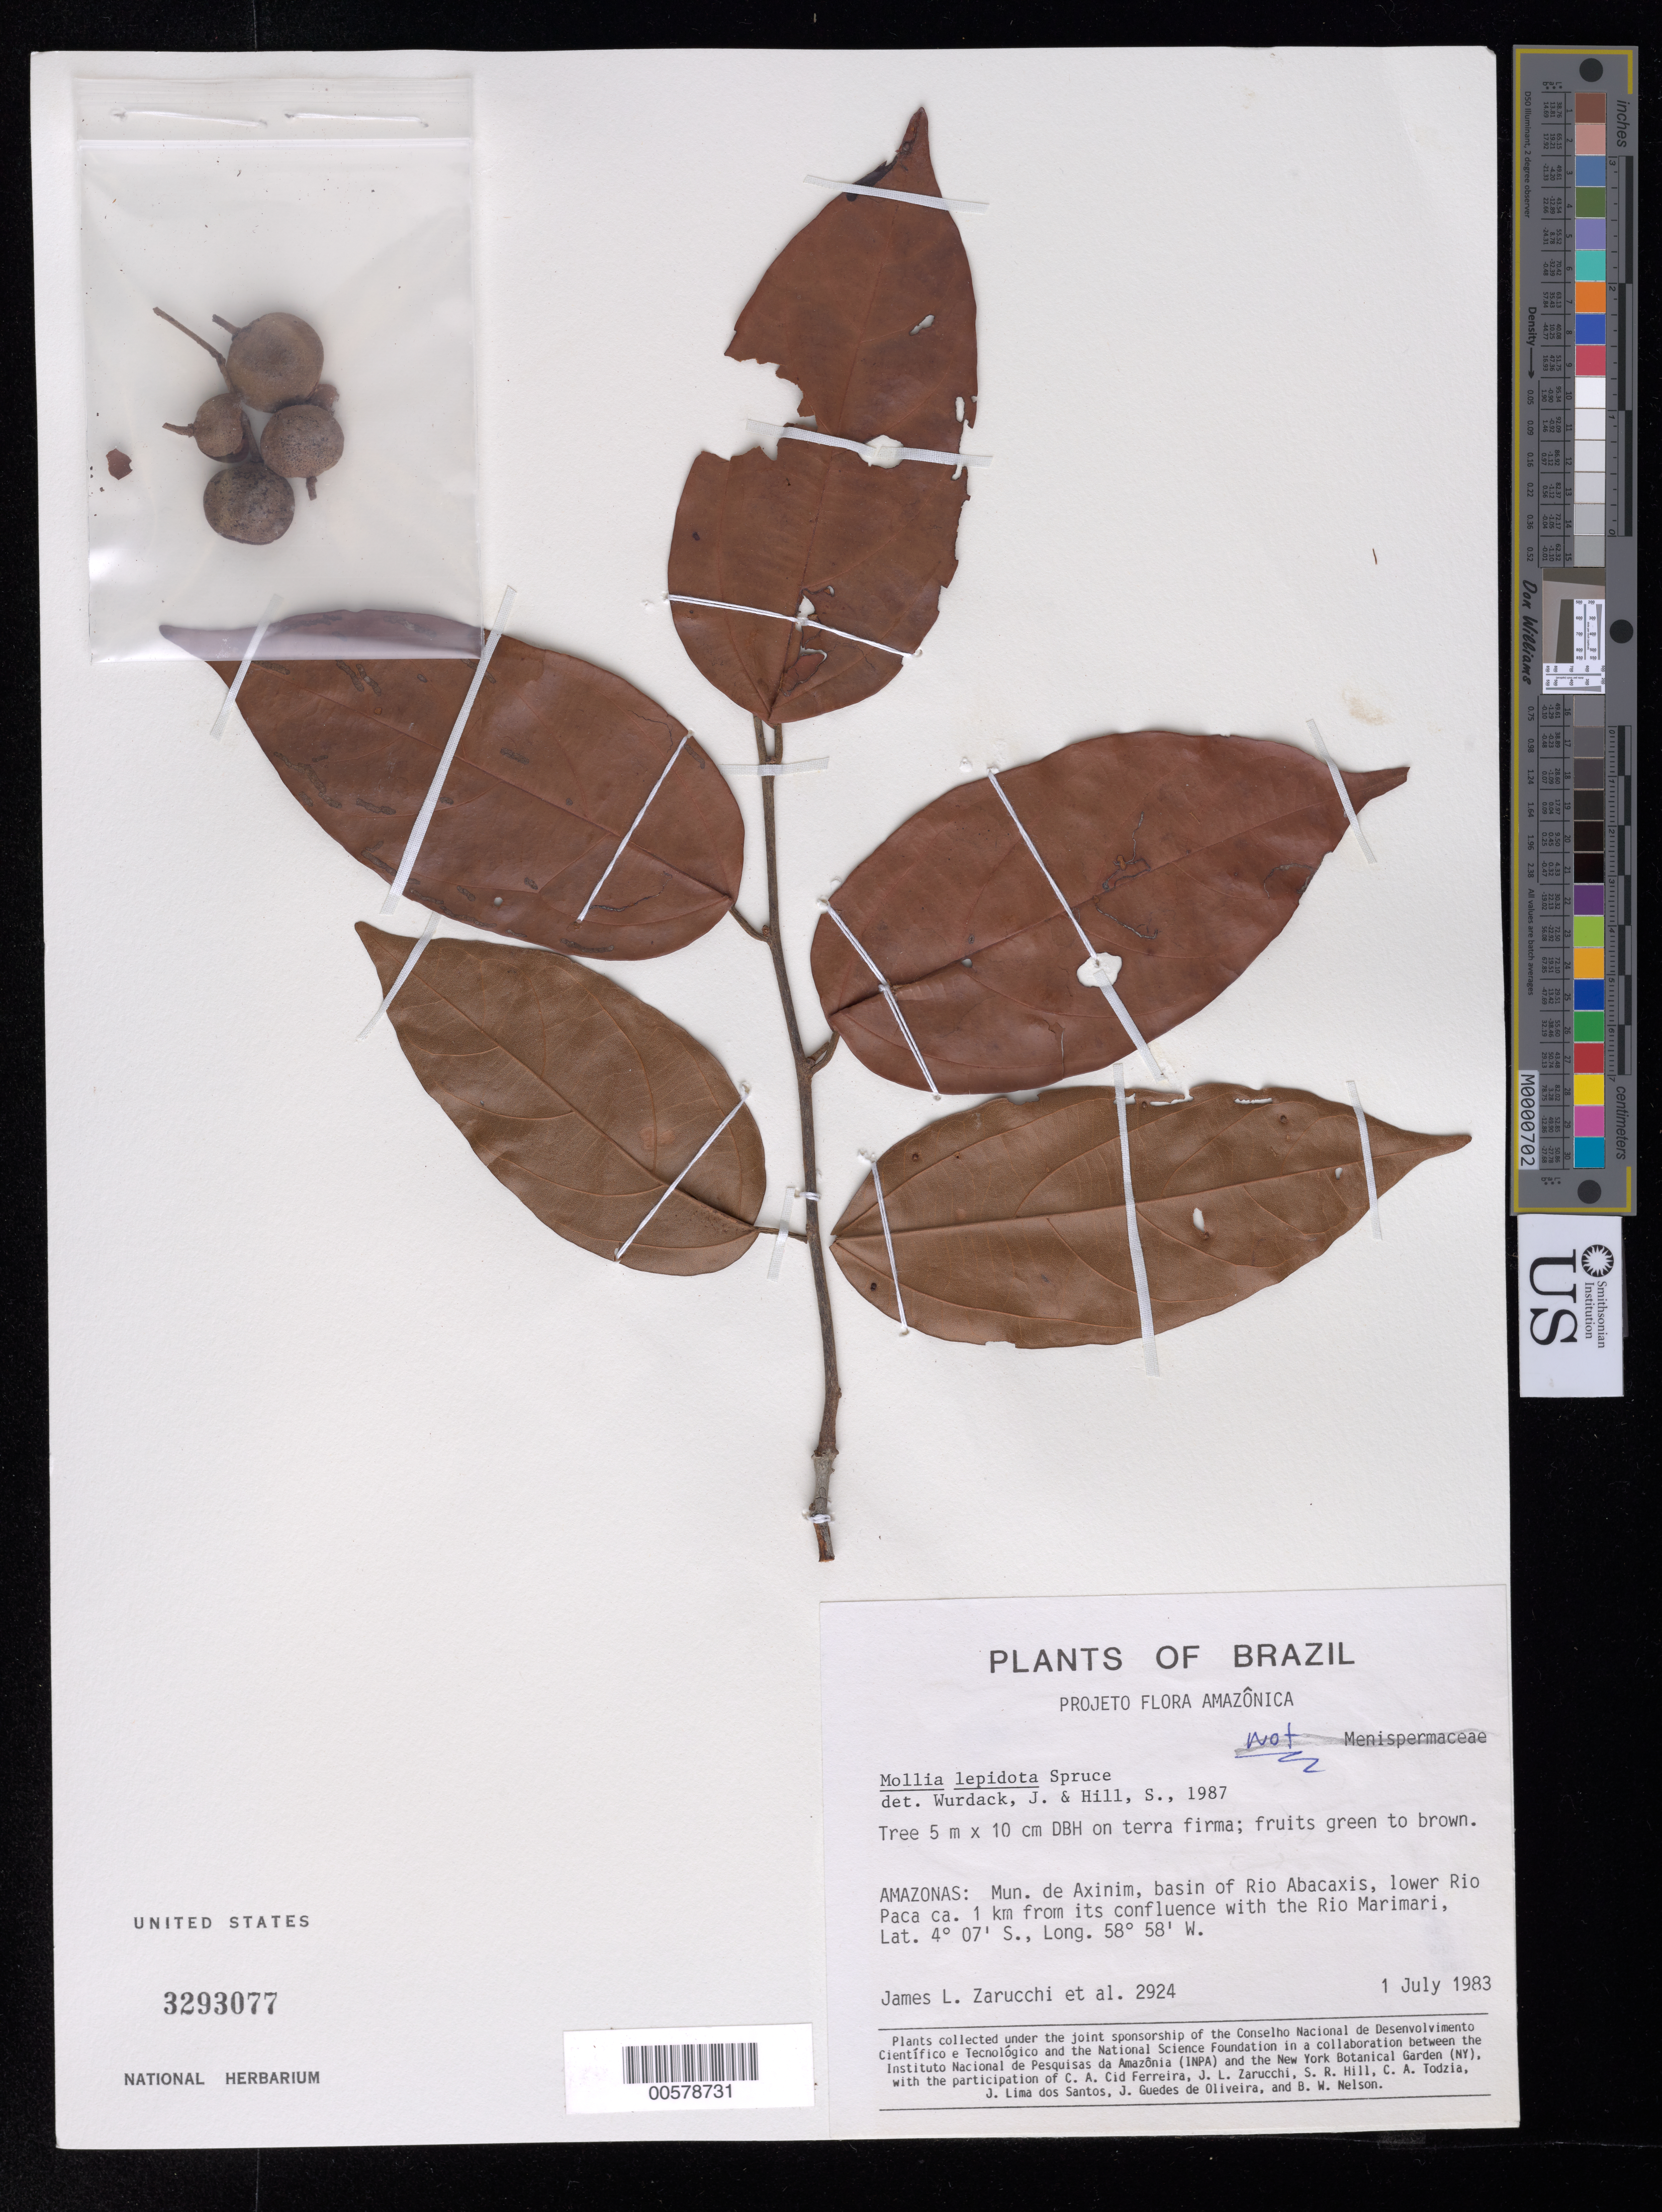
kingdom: Plantae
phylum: Tracheophyta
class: Magnoliopsida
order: Malvales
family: Malvaceae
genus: Mollia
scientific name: Mollia sphaerocarpa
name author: Gleason ex Record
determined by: Dorr, Laurence J., Curator (BOT), Smithsonian Institution - National Museum of Natural History (UNITED STATES)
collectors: J. L. Zarucchi, S. R. Hill, C. A. Todzia & J. L. Santos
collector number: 2924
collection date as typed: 01 Jul 1983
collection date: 1983-07-01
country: Brazil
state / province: Amazonas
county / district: Axinim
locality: Basin of Rio Abacaxis, lower Rio Paca, ca. 1 km from its confluence with the Rio Marimari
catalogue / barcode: US 3293077